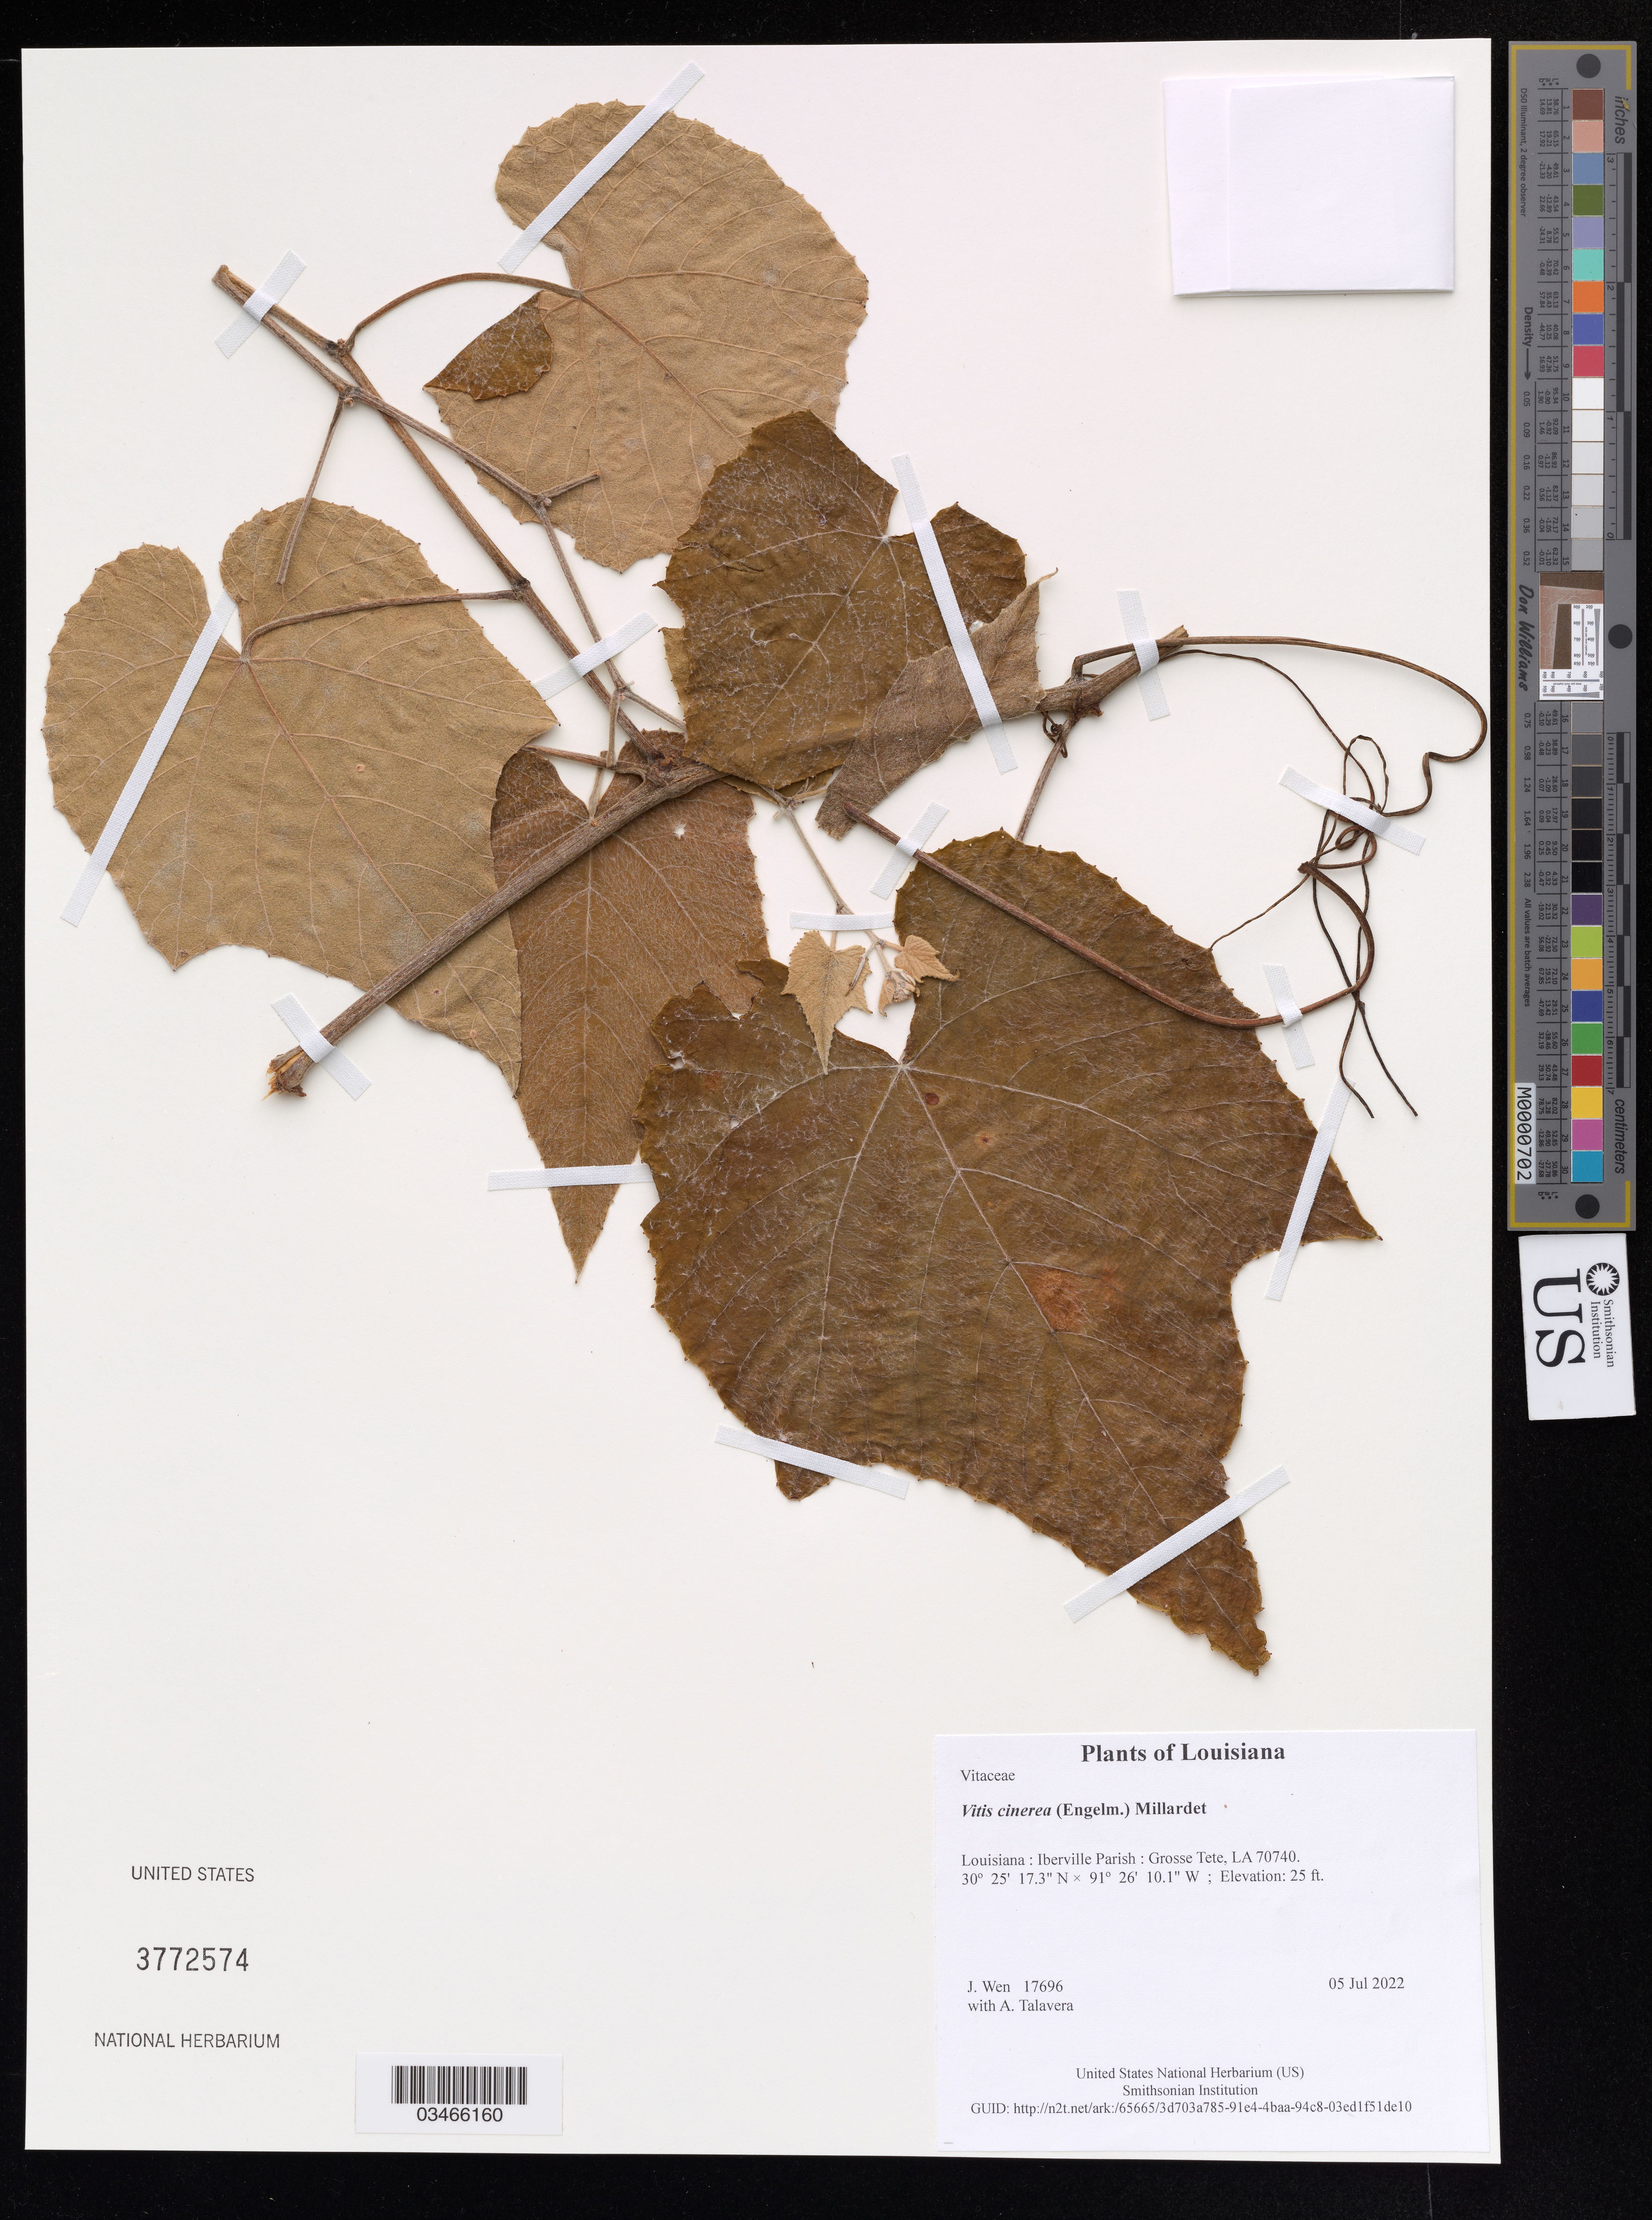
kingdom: Plantae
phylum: Tracheophyta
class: Magnoliopsida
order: Vitales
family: Vitaceae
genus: Vitis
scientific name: Vitis cinerea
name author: (Engelm.) Millardet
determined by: Wen, Jun, (BOT), Smithsonian Institution - National Museum of Natural History (UNITED STATES)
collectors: J. Wen & A. Talavera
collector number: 17696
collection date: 2022-07-05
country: United States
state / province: Louisiana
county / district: Iberville Parish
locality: Grosse Tete, LA 70740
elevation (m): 8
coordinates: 30 25.289 N, 91 26.168 W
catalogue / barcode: US 3772574